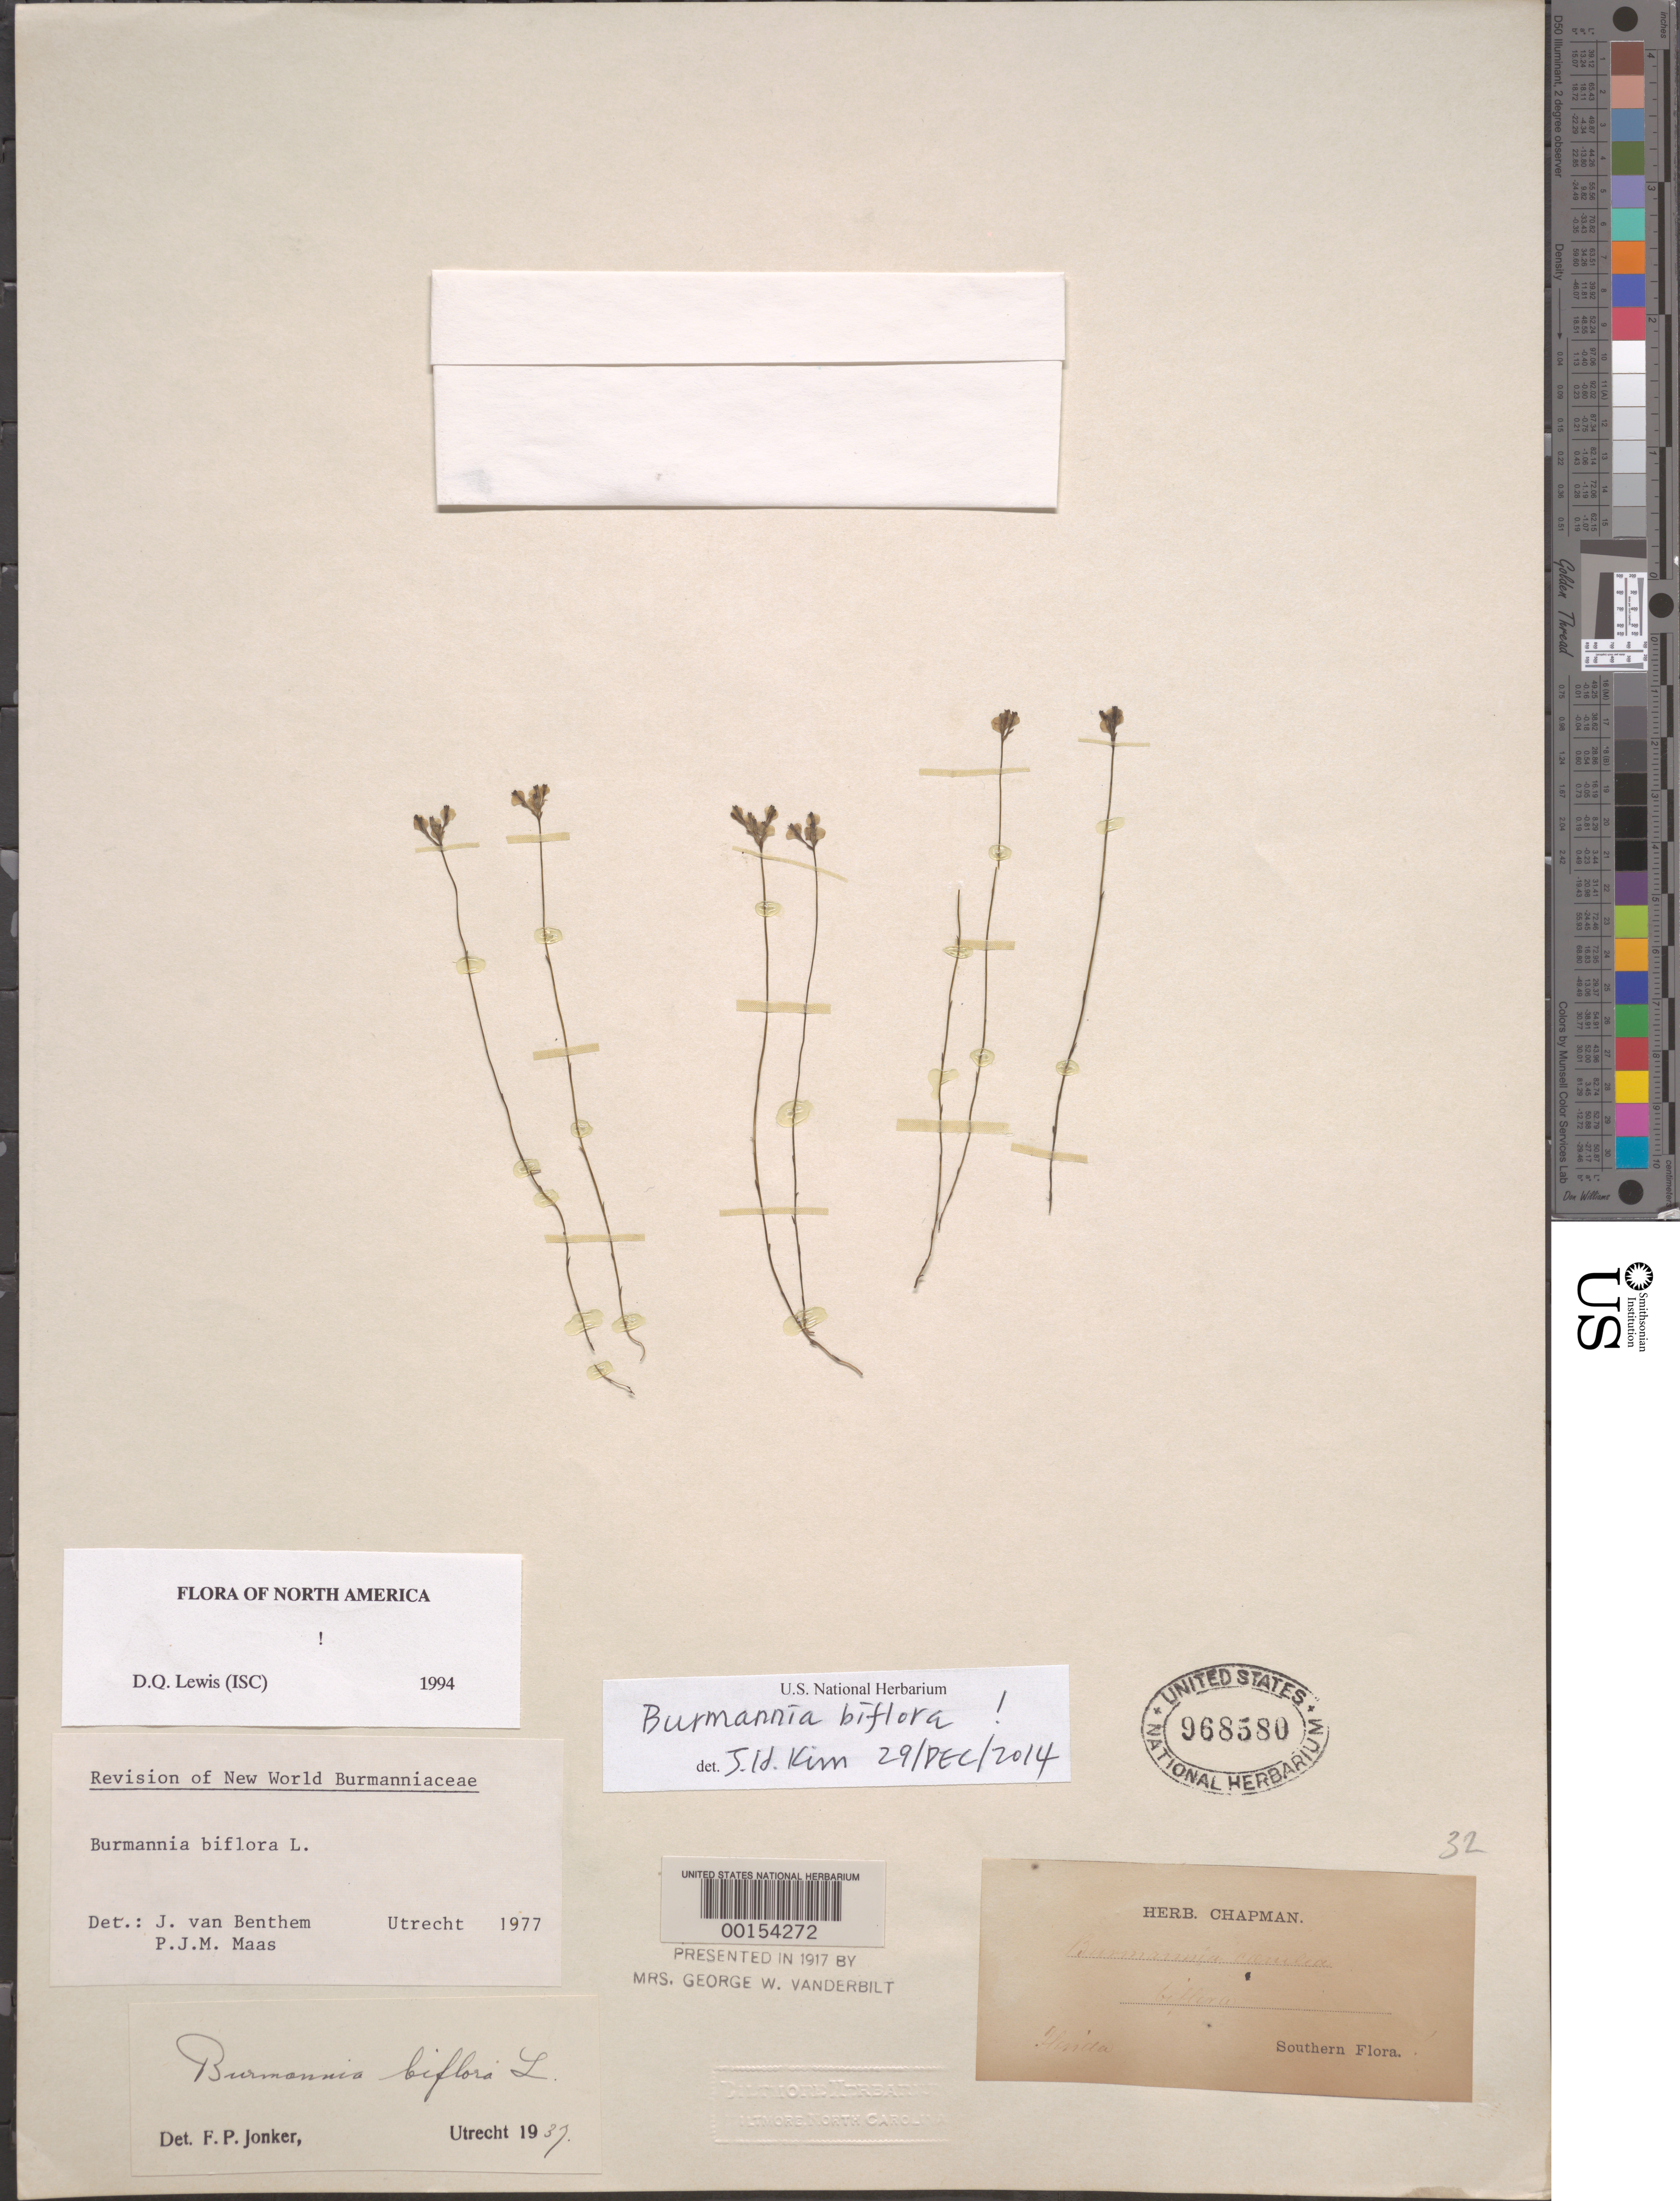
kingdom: Plantae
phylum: Tracheophyta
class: Liliopsida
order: Dioscoreales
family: Burmanniaceae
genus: Apteria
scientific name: Apteria aphylla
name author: (Nutt.) Barnhart ex Small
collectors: B. Boschwezen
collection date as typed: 1937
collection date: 1937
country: United States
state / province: Florida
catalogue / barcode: US 968580